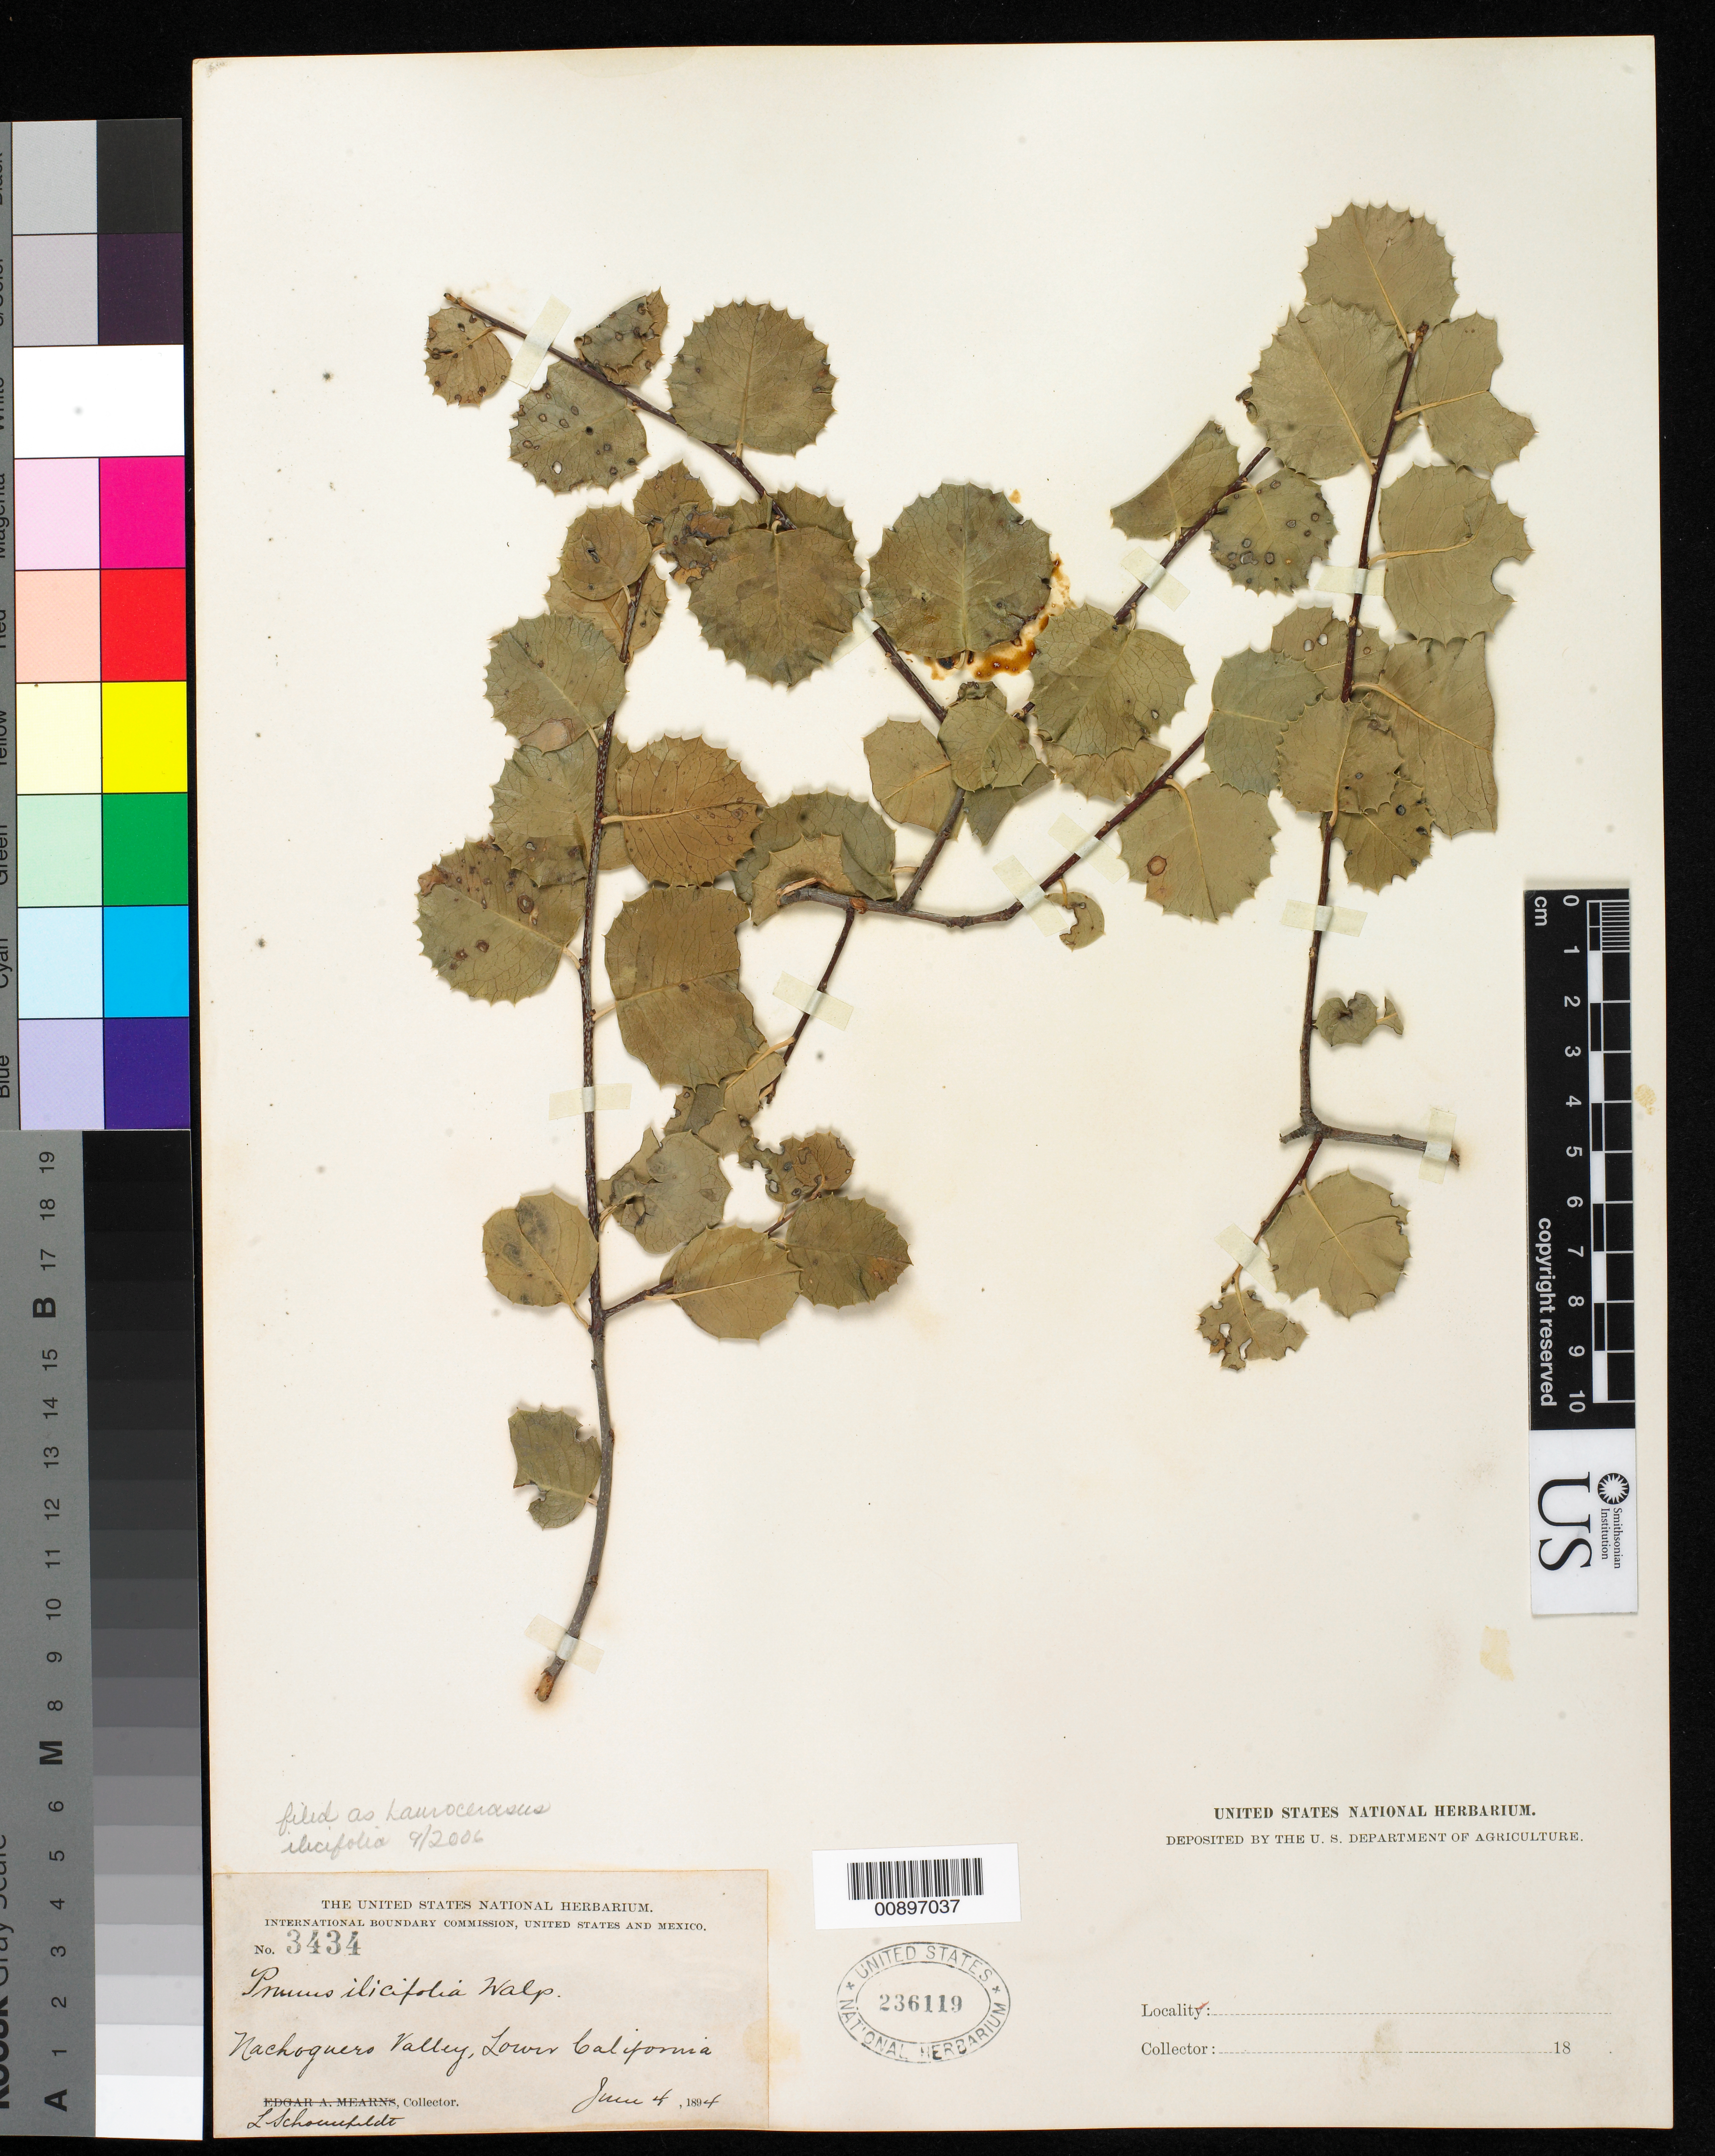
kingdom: Plantae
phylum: Tracheophyta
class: Magnoliopsida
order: Rosales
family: Rosaceae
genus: Prunus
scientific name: Prunus ilicifolia var. ilicifolia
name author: (Nutt. ex Hook. & Arn.) D. Dietr.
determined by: Strong, Mark T., (BOT), Smithsonian Institution - National Museum of Natural History (UNITED STATES)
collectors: L. Schoenfeldt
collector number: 3434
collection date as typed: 04 Jun 1894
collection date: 1894-06-04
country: Mexico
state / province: Baja California Norte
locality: Nachoguero Valley, Lower California.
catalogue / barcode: US 236119